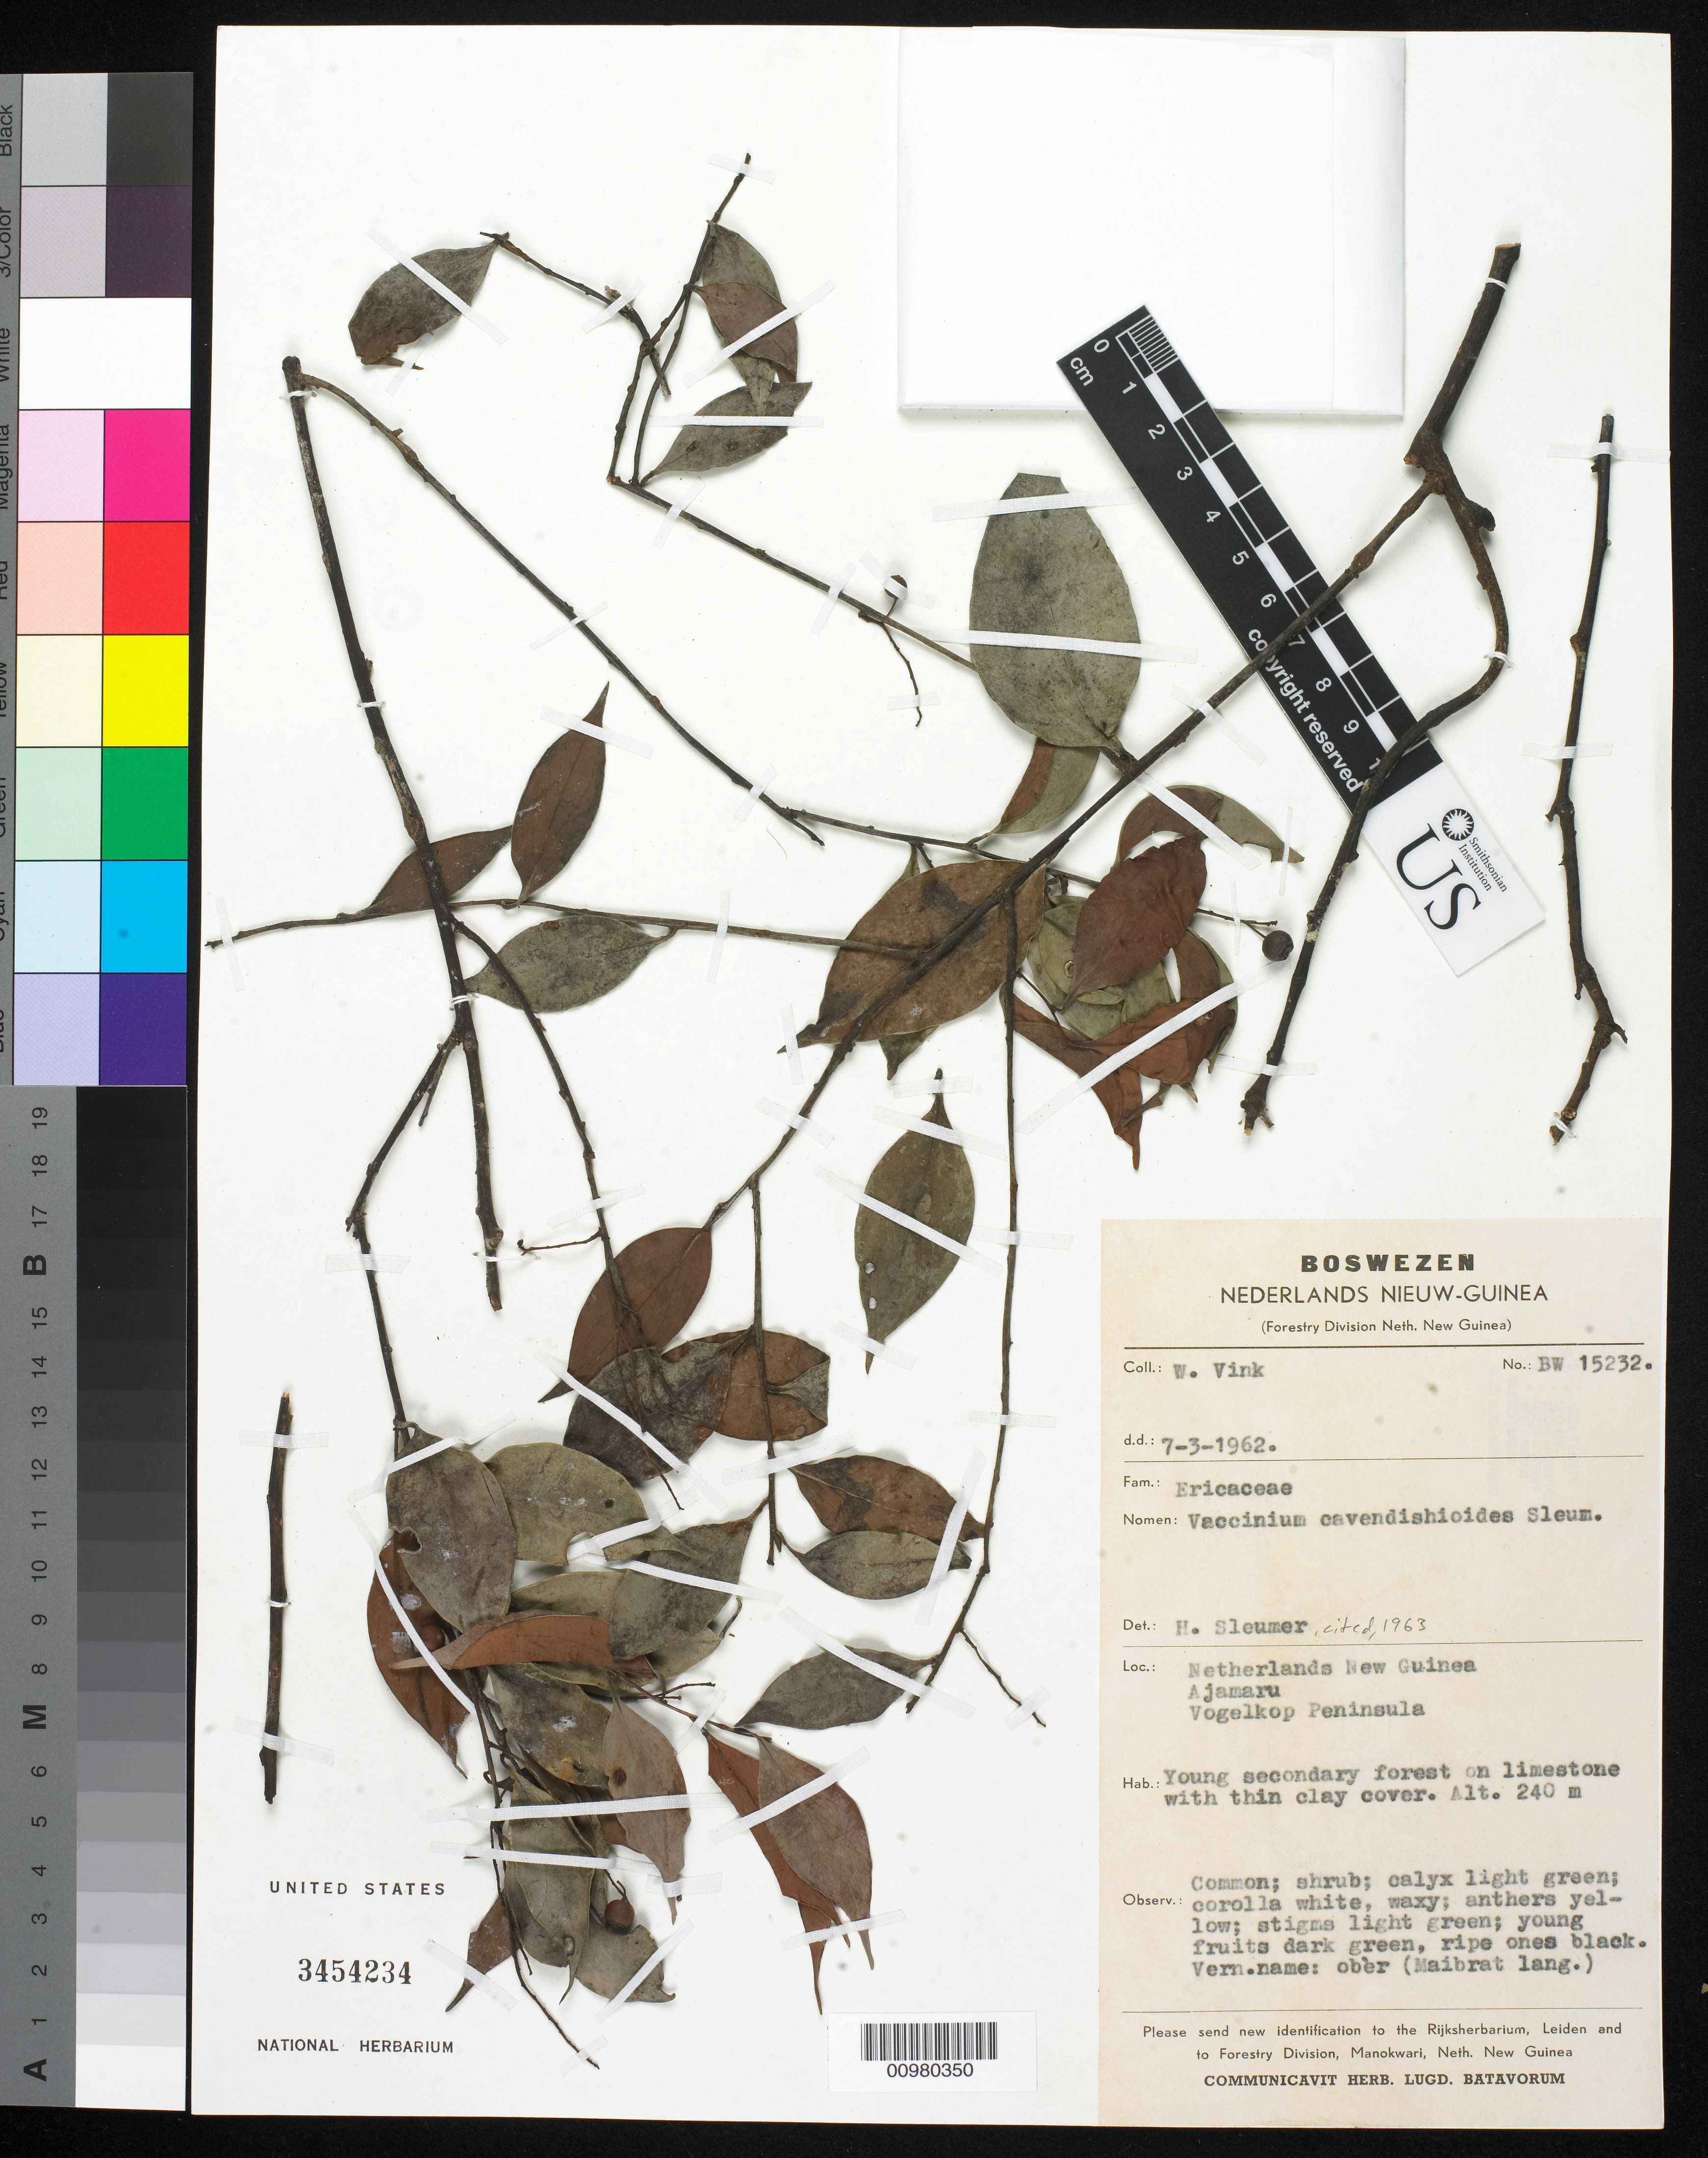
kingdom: Plantae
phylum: Tracheophyta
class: Magnoliopsida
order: Ericales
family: Ericaceae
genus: Vaccinium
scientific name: Vaccinium cavendishioides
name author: Sleumer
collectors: W. Vink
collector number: BW 15232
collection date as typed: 07 Mar 1962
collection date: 1962-03-07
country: Indonesia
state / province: Papua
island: New Guinea I.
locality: Netherlands New Guinea, Ajamaru, Vogelkop Penninsula. Young secondary forest on limestone with thin clay cover. Irian Jaya.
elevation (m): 240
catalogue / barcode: US 3454234